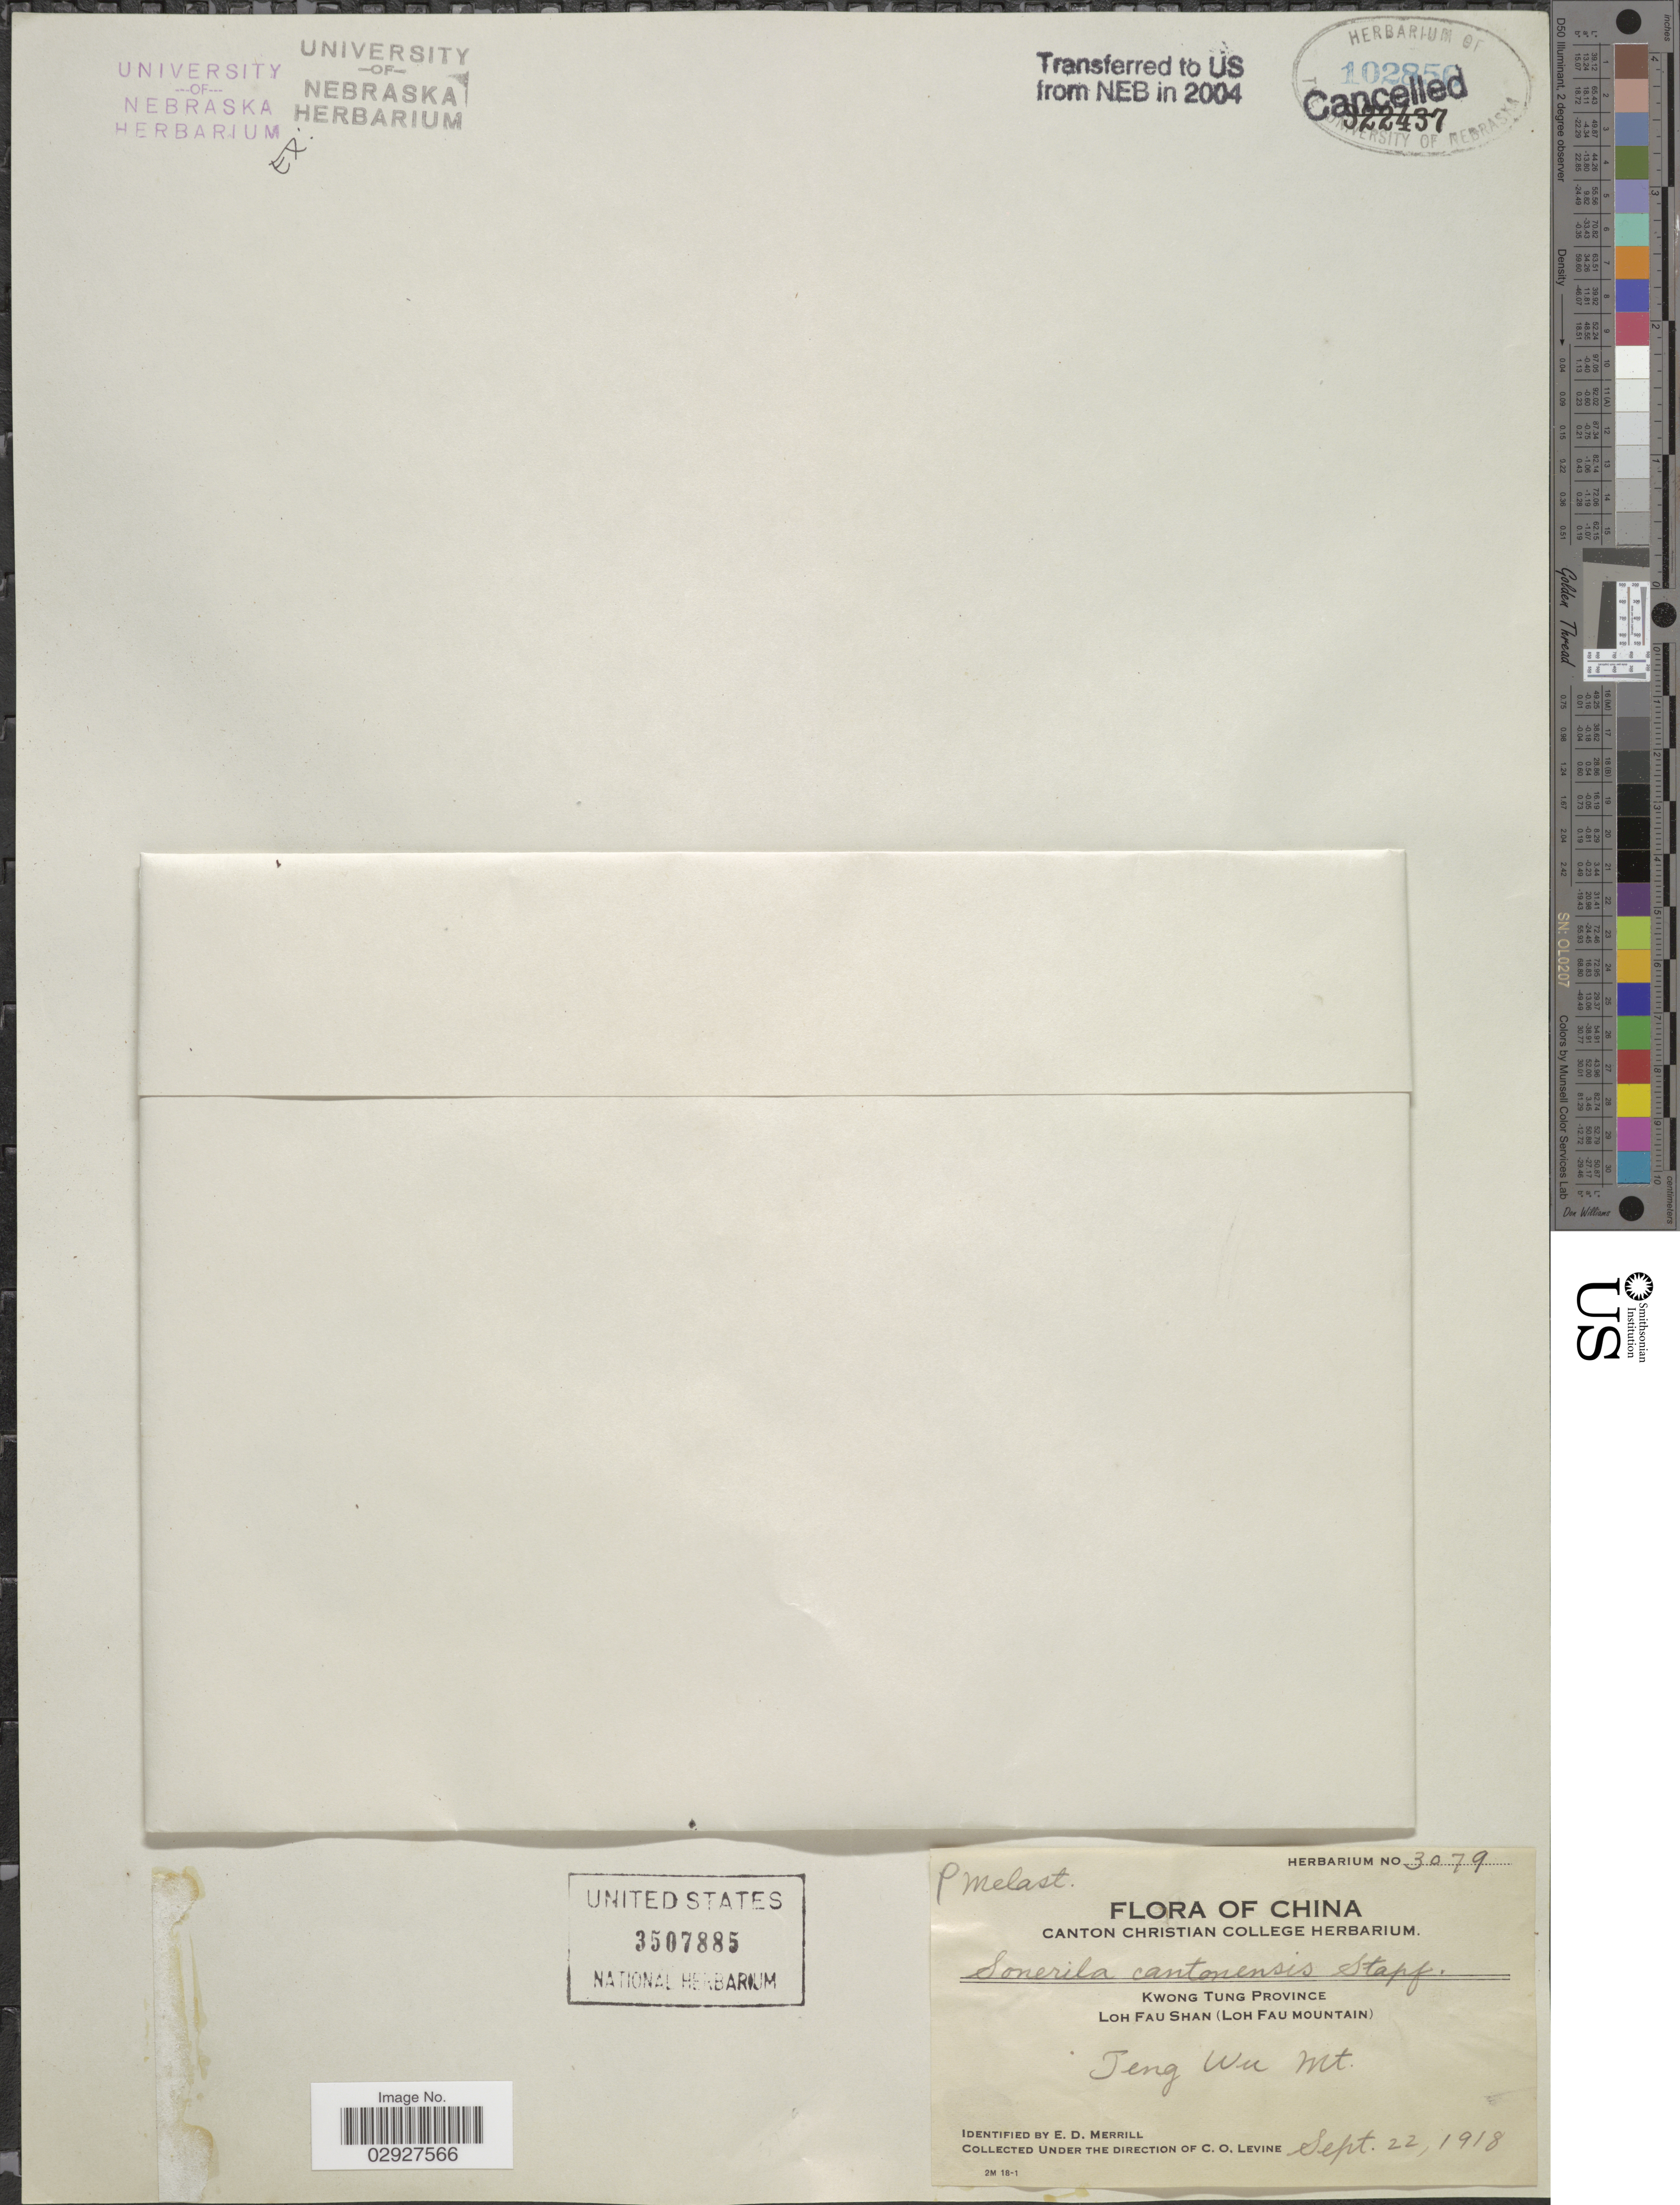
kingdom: Plantae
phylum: Tracheophyta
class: Magnoliopsida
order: Myrtales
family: Melastomataceae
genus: Sonerila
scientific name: Sonerila cantonensis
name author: Stapf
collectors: C. O. Levine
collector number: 3079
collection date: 1918-09-22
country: China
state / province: Guangdong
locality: Kwong Tung Province. Loh Fau Shan (Loh Fau Mountain). Teng Wu Mt.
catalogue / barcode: US 3507885